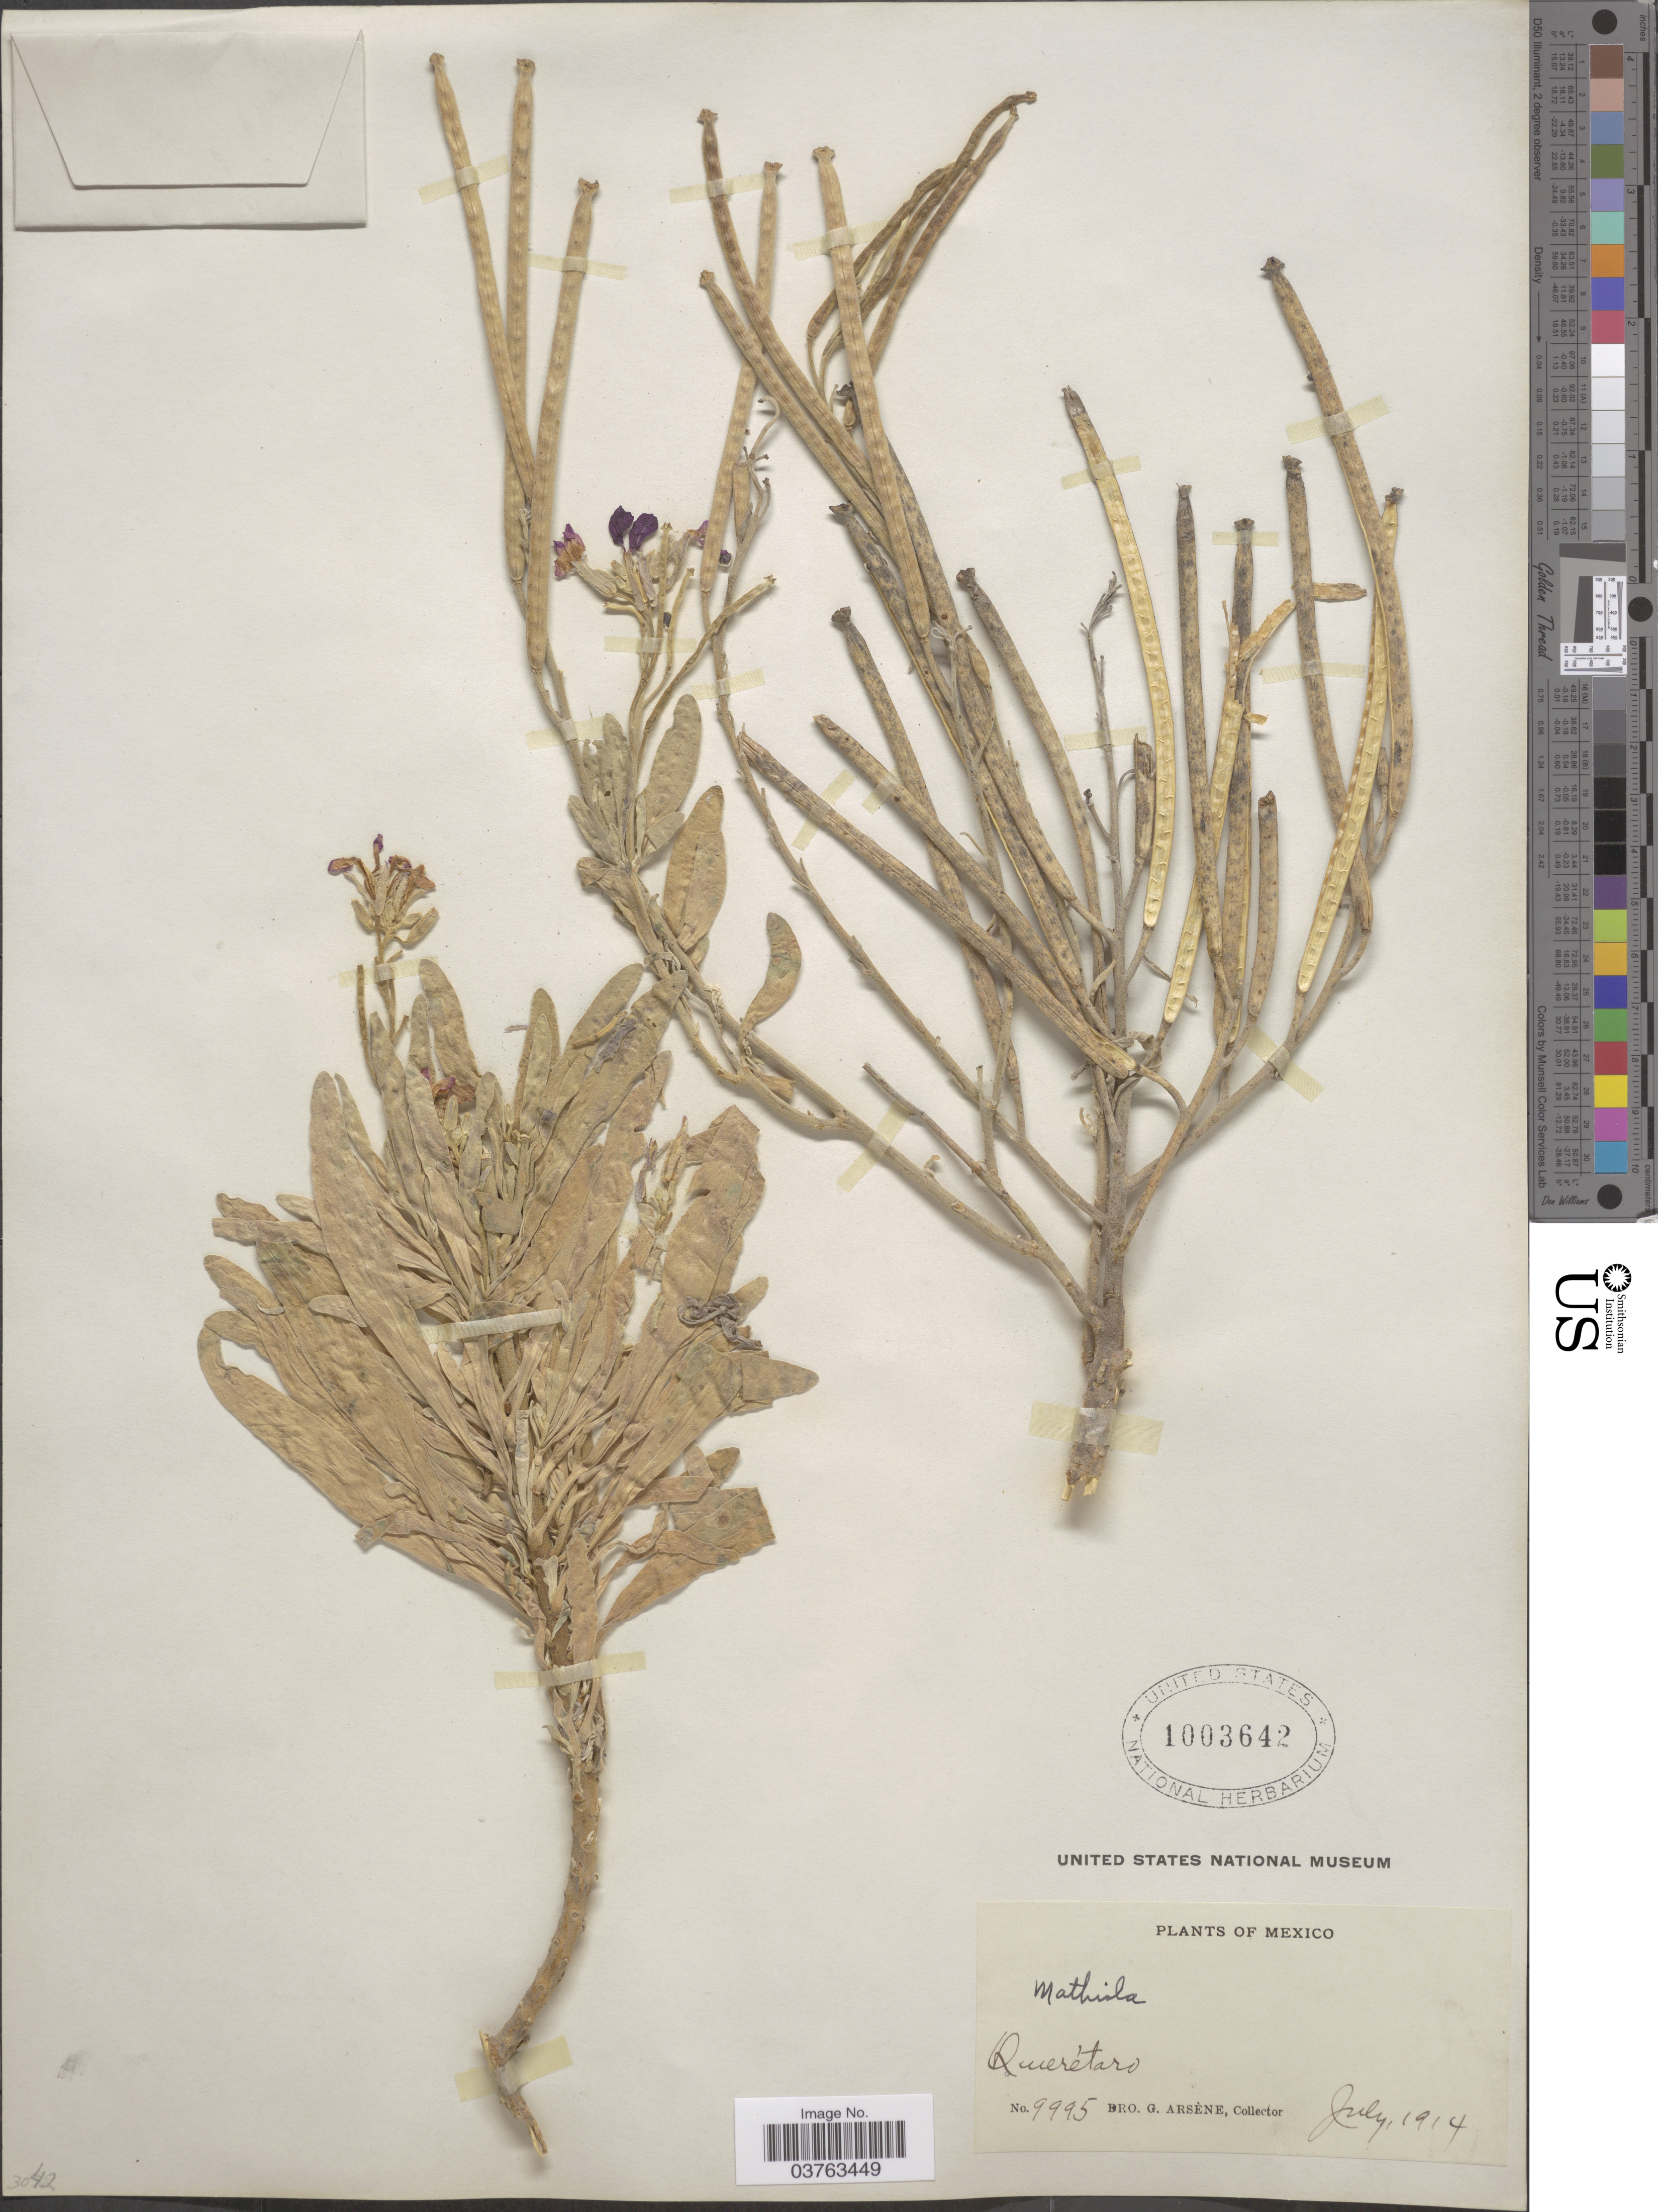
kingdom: Plantae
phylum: Tracheophyta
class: Magnoliopsida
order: Brassicales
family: Brassicaceae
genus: Matthiola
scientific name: Matthiola sp.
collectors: Bro. G. Arsène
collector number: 9995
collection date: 1914-07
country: Mexico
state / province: Querétaro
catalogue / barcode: US 1003642